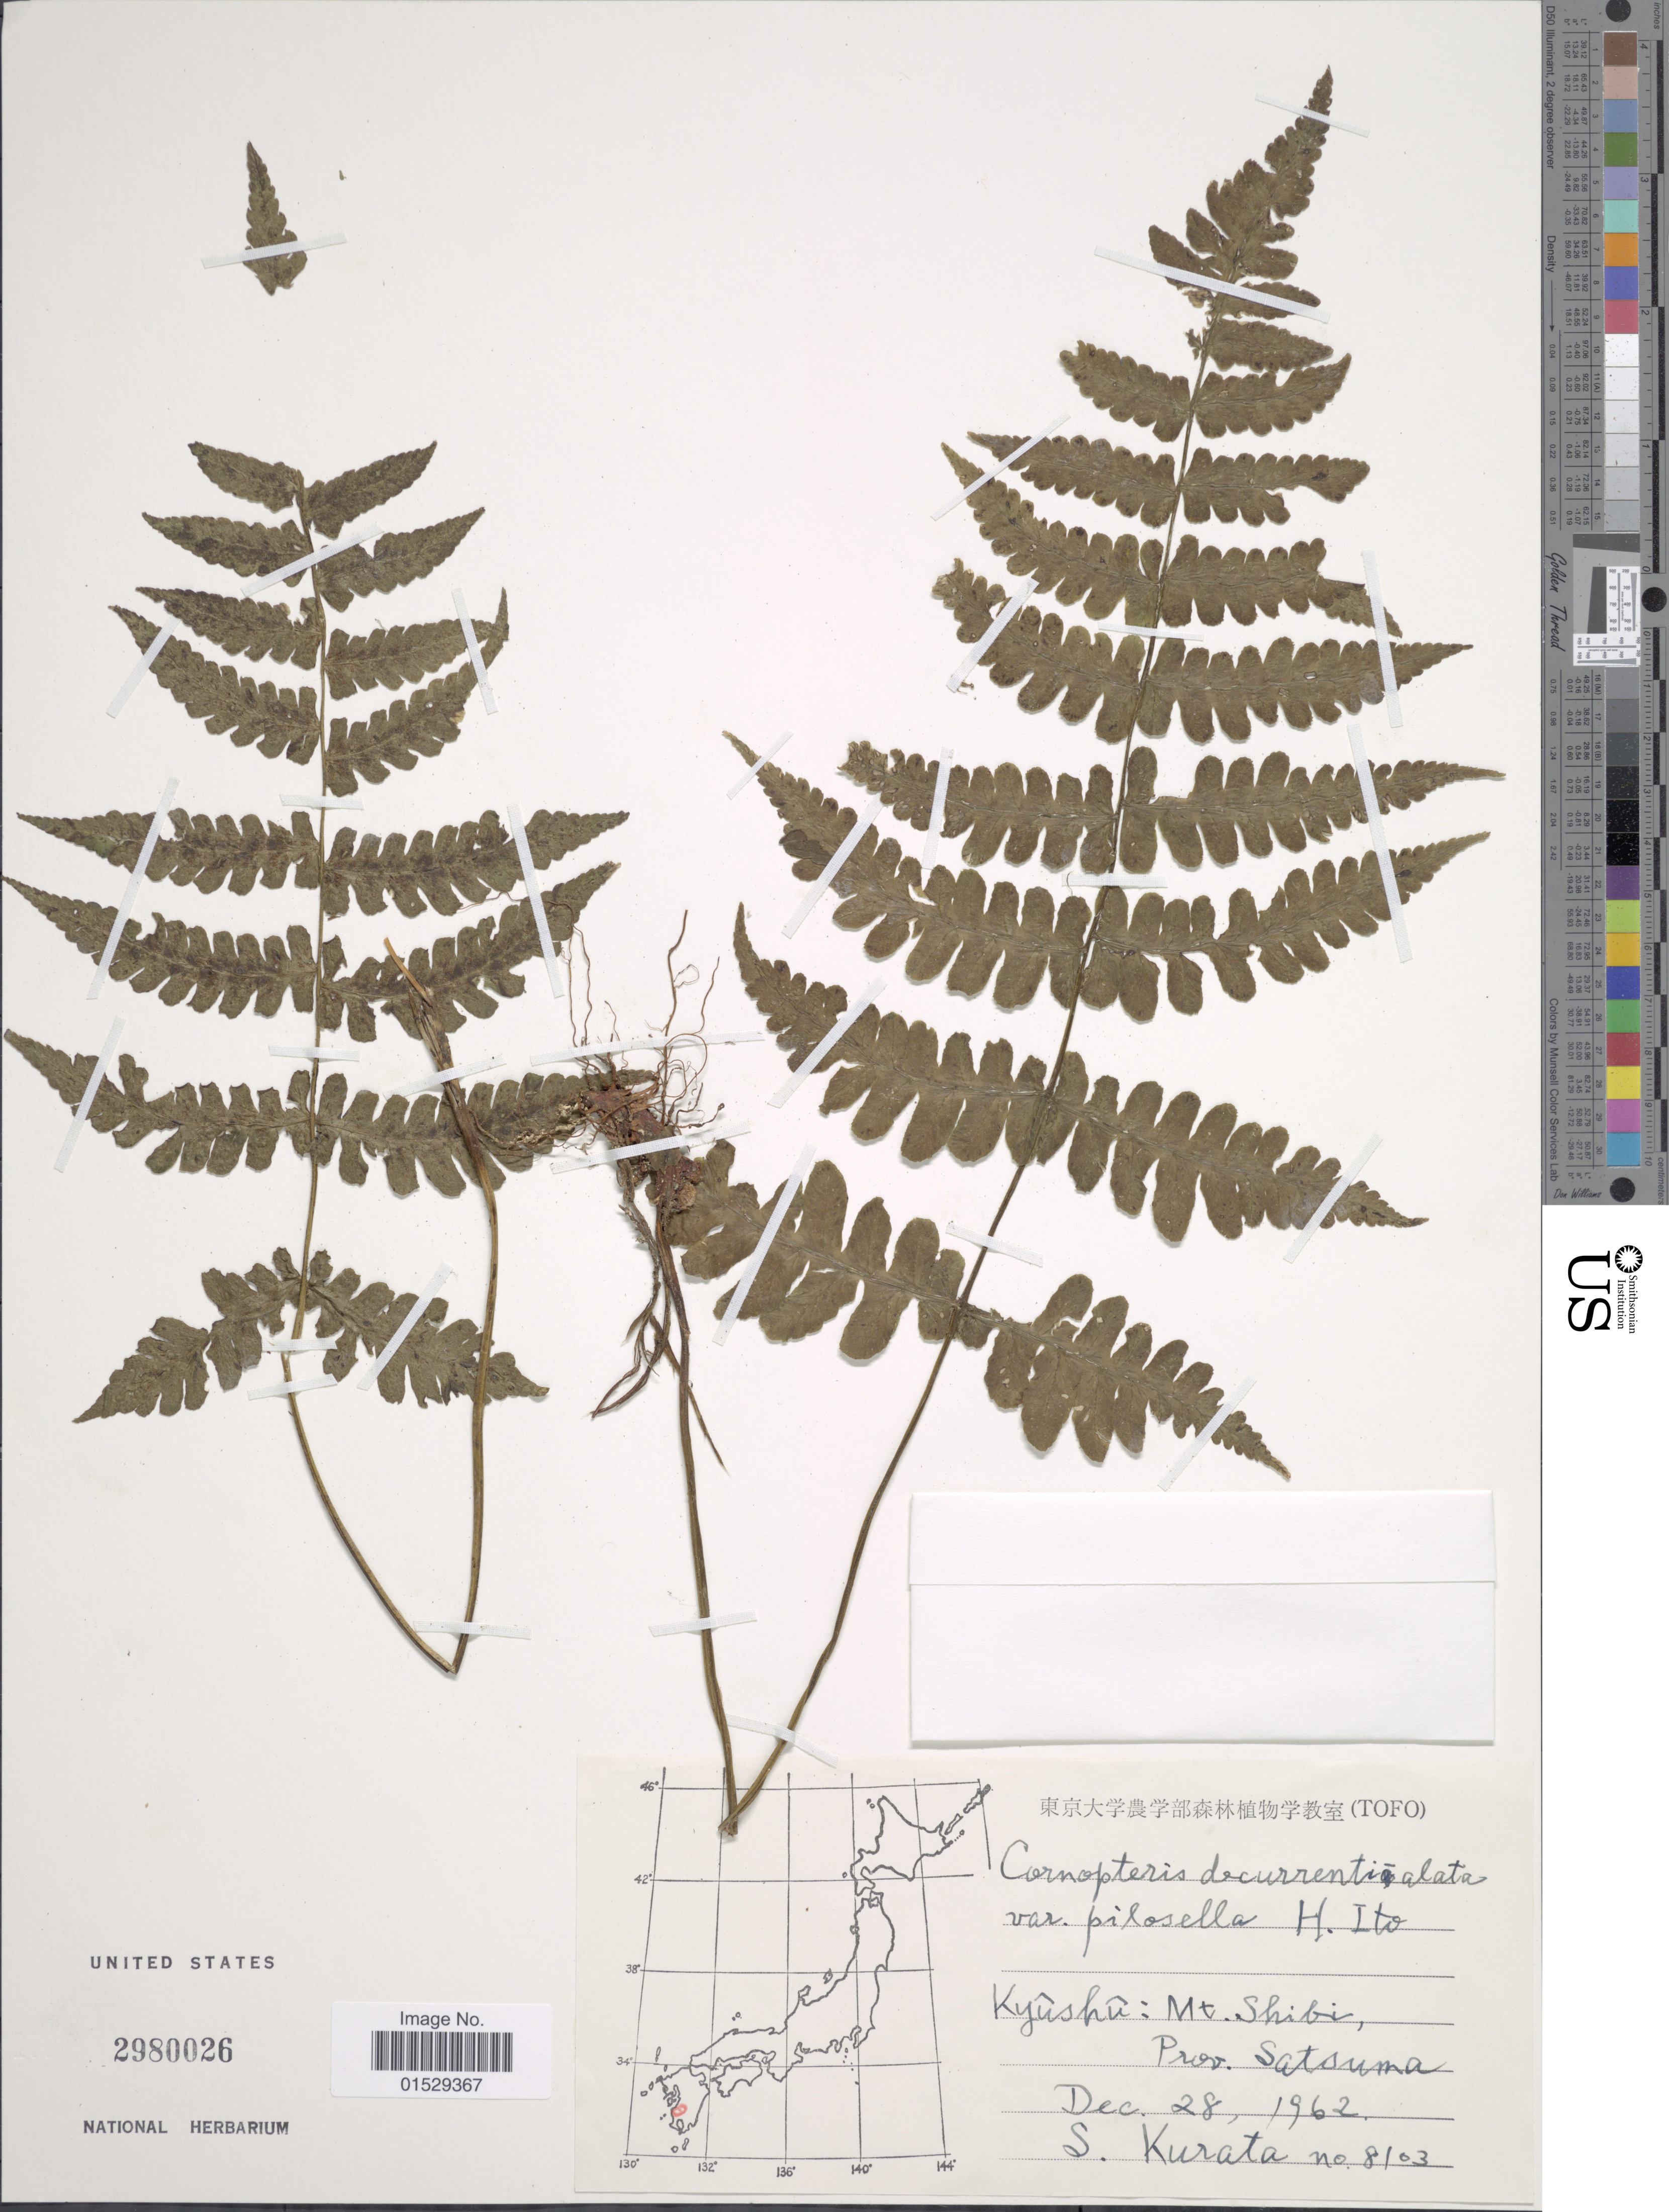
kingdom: Plantae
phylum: Tracheophyta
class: Polypodiopsida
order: Polypodiales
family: Athyriaceae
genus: Cornopteris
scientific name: Cornopteris decurrentialata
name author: (Hook.) Nakai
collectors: Sa. Kurata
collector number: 8103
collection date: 1962-12-28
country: Japan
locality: Kyushu: Mt. Shibi, Prov. Satsuma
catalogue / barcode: US 2980026